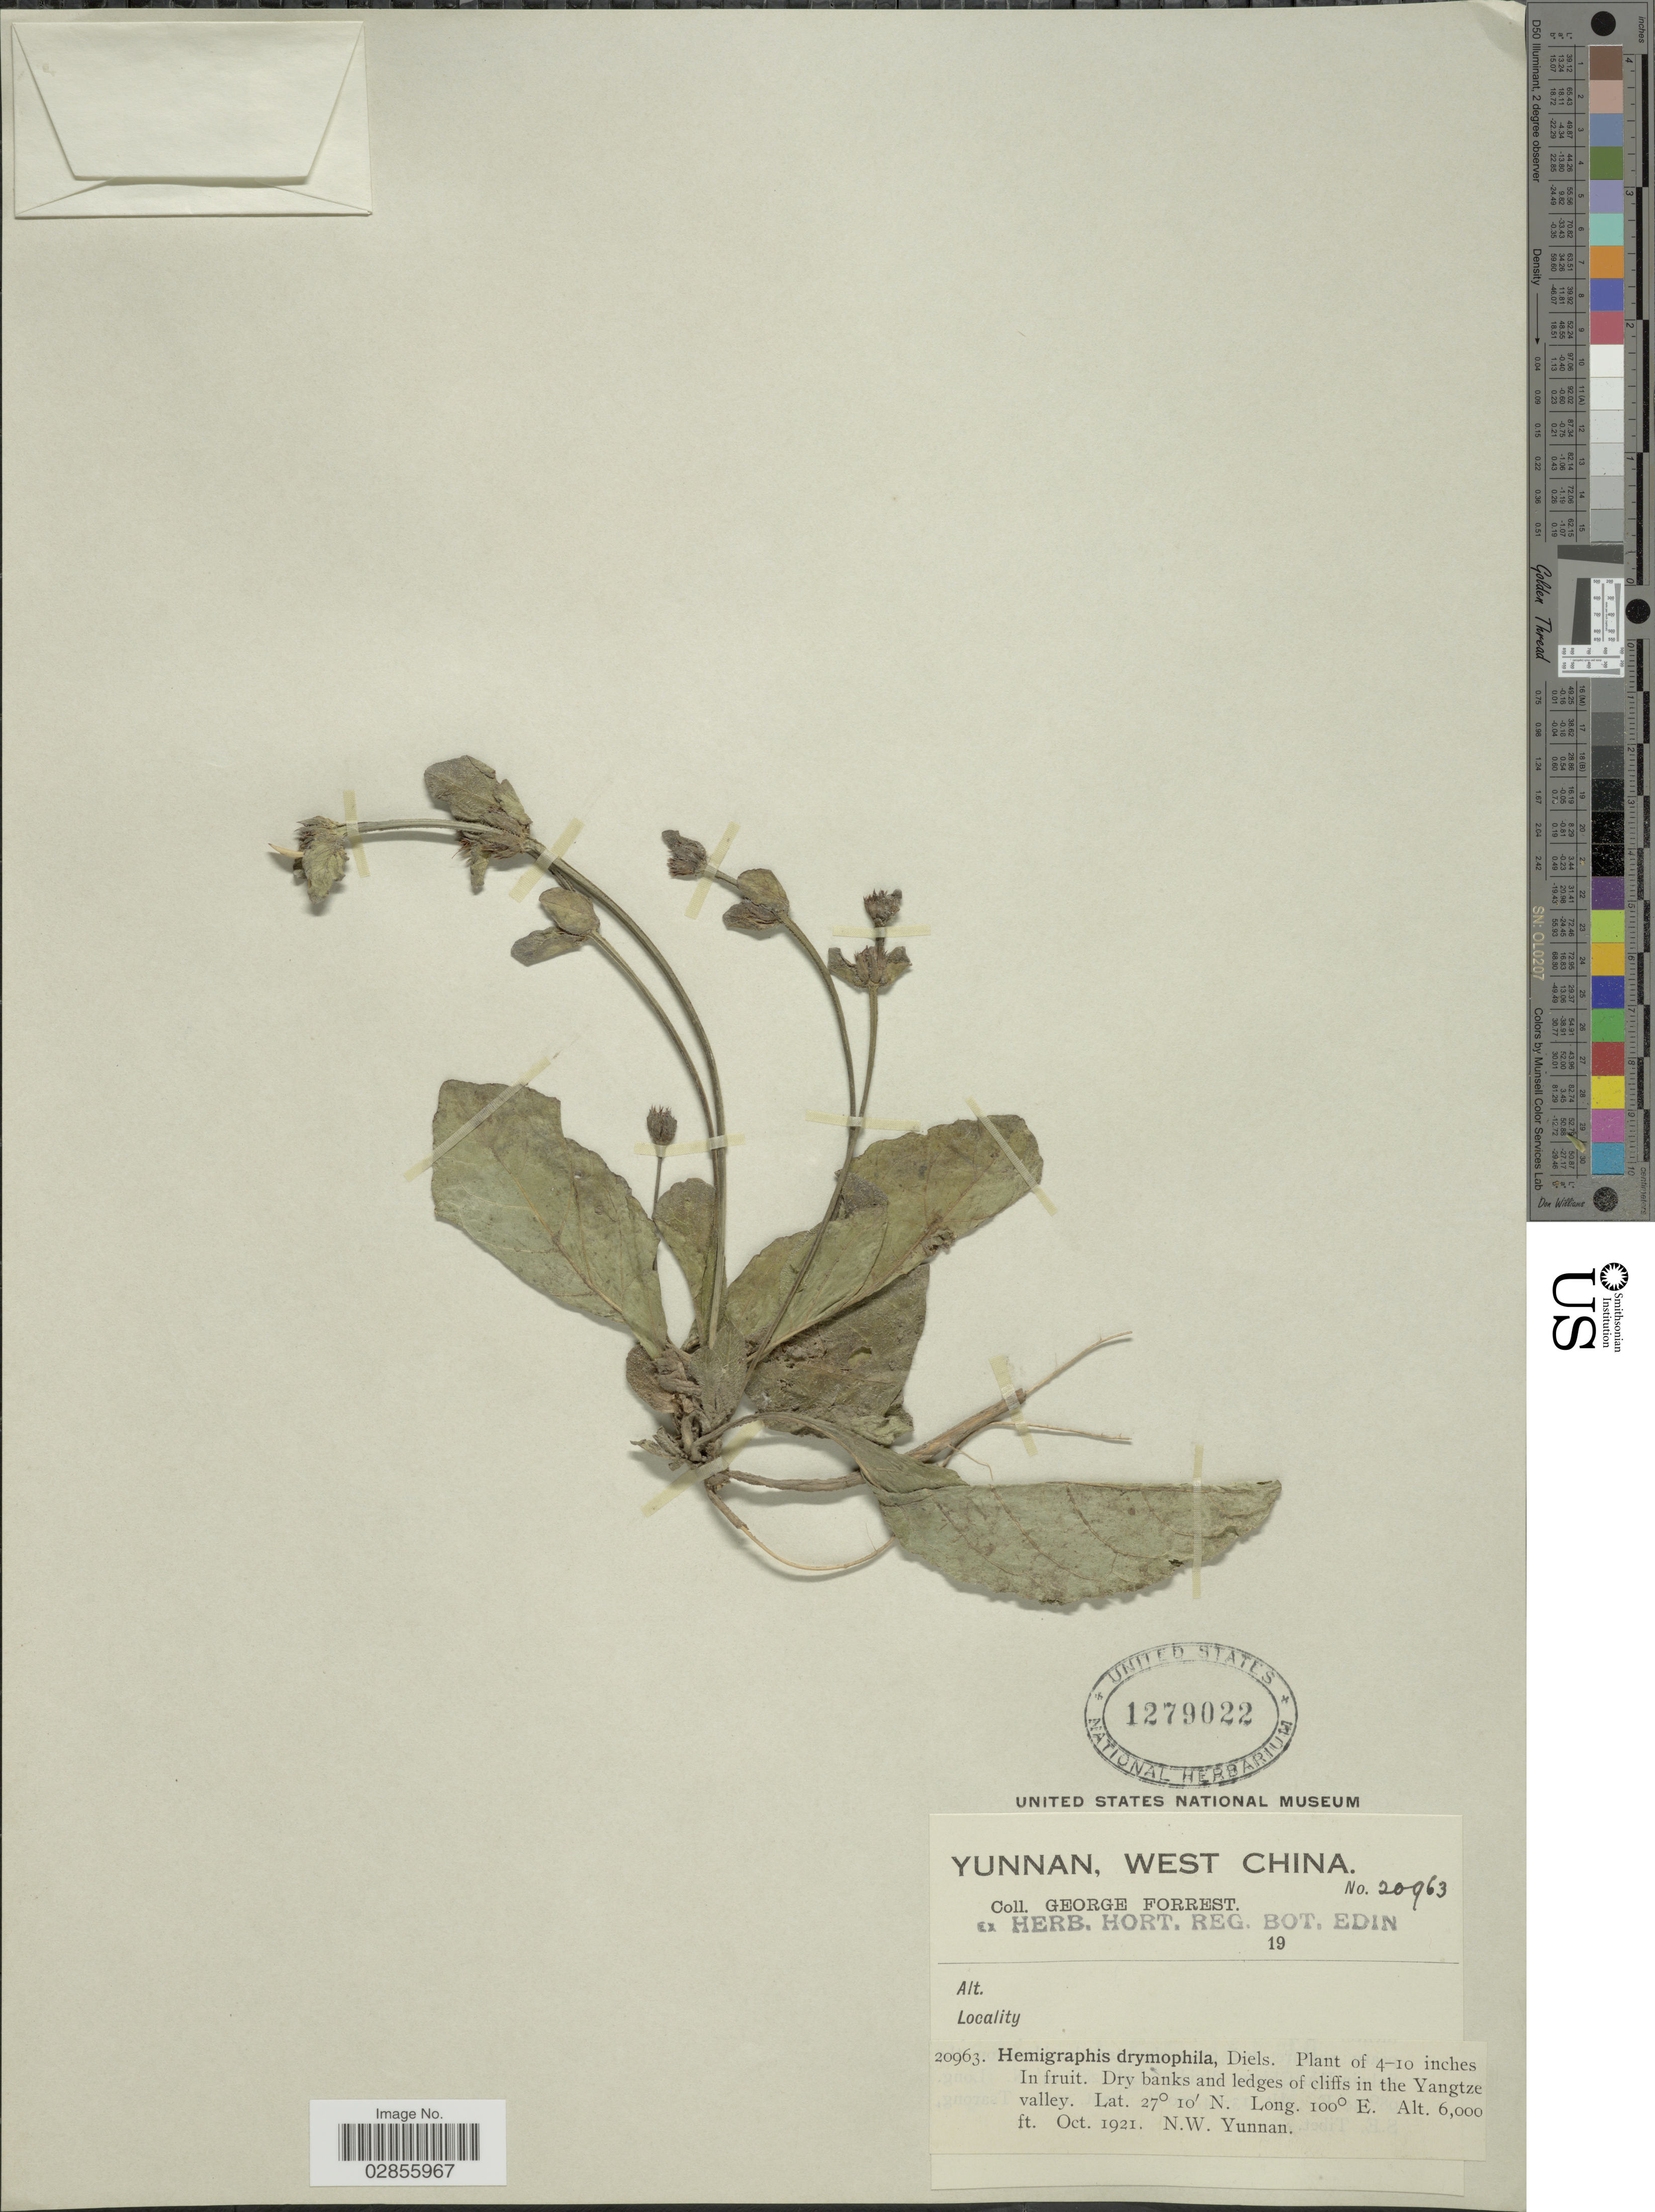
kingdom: Plantae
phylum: Tracheophyta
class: Magnoliopsida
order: Lamiales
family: Acanthaceae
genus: Hemigraphis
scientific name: Hemigraphis drymophila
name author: Diels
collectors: G. Forrest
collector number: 20963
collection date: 1921-10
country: China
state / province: Yunnan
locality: West China. Dry banks and ledges of cliffs in the Yangtze valley. N. W. Yunnan.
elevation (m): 1829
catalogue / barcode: US 1279022